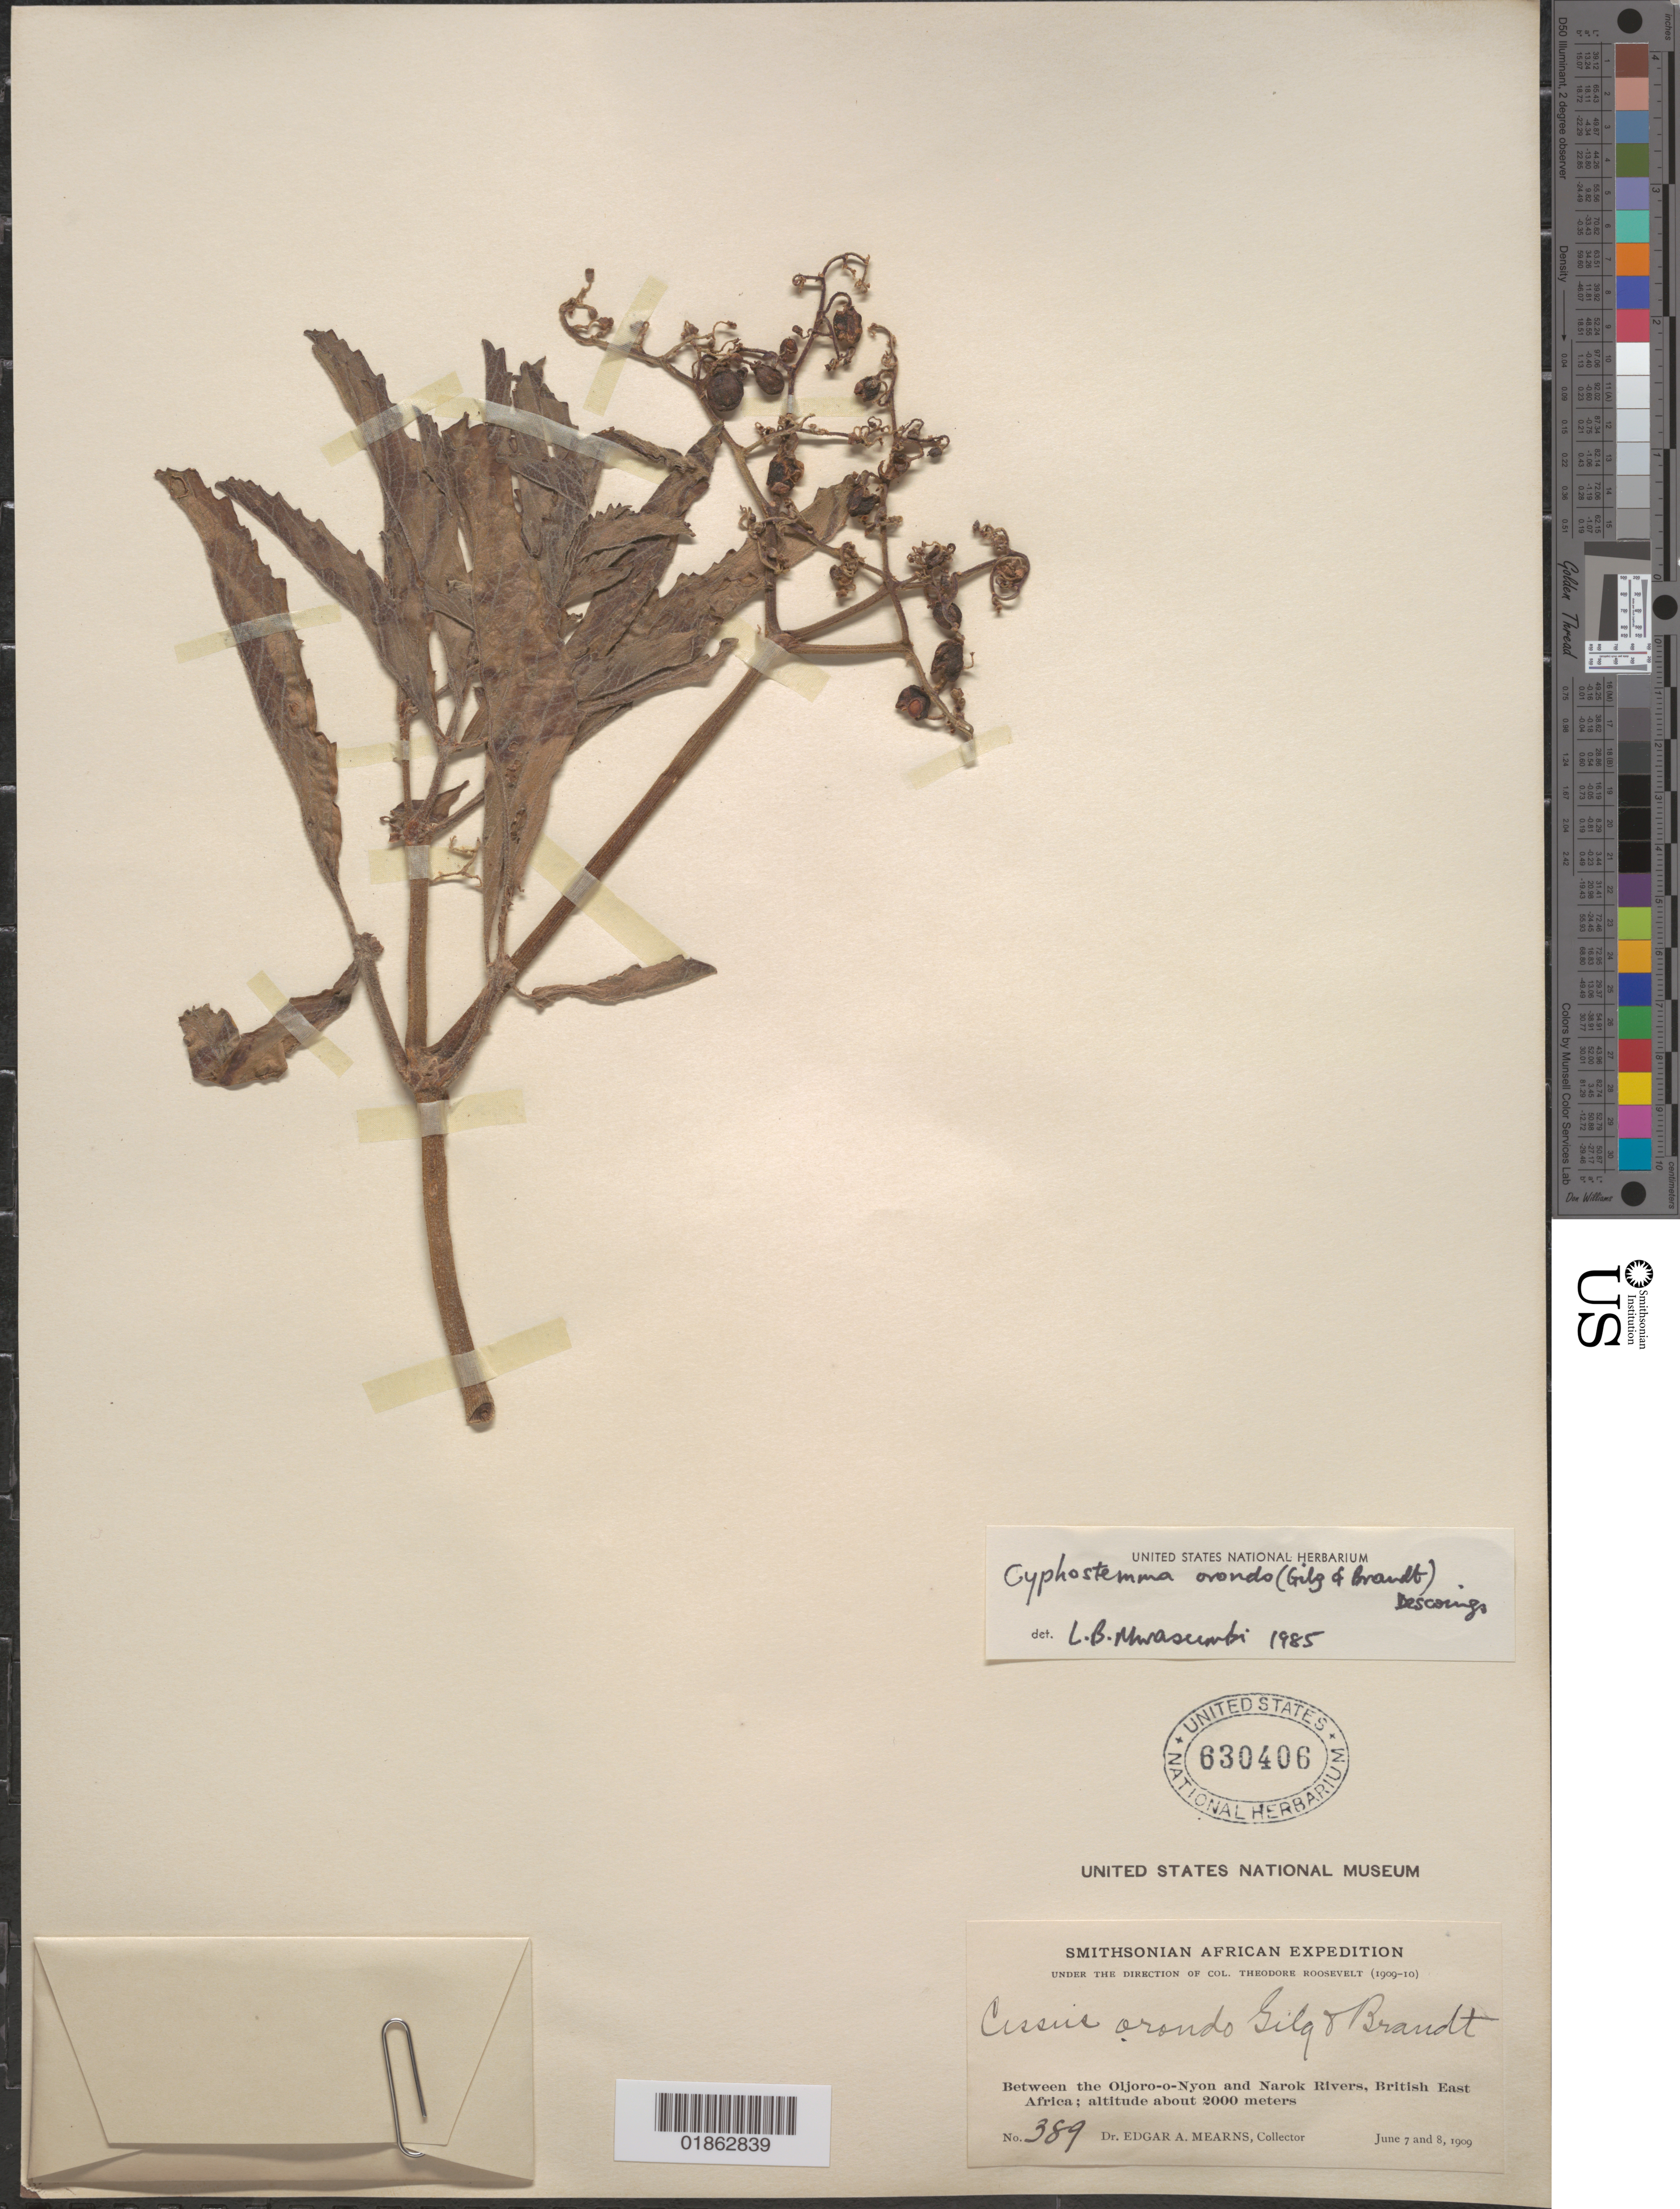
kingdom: Plantae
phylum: Tracheophyta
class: Magnoliopsida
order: Vitales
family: Vitaceae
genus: Cyphostemma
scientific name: Cyphostemma orondo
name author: (Gilg & Brandt) Desc.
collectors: E. A. Mearns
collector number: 389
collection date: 1909-06-07/1909-06-08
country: Kenya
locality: British East Africa [Kenya], between the Oljoro-o-Nyon and Narok Rivers.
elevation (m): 2000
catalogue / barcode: US 630406